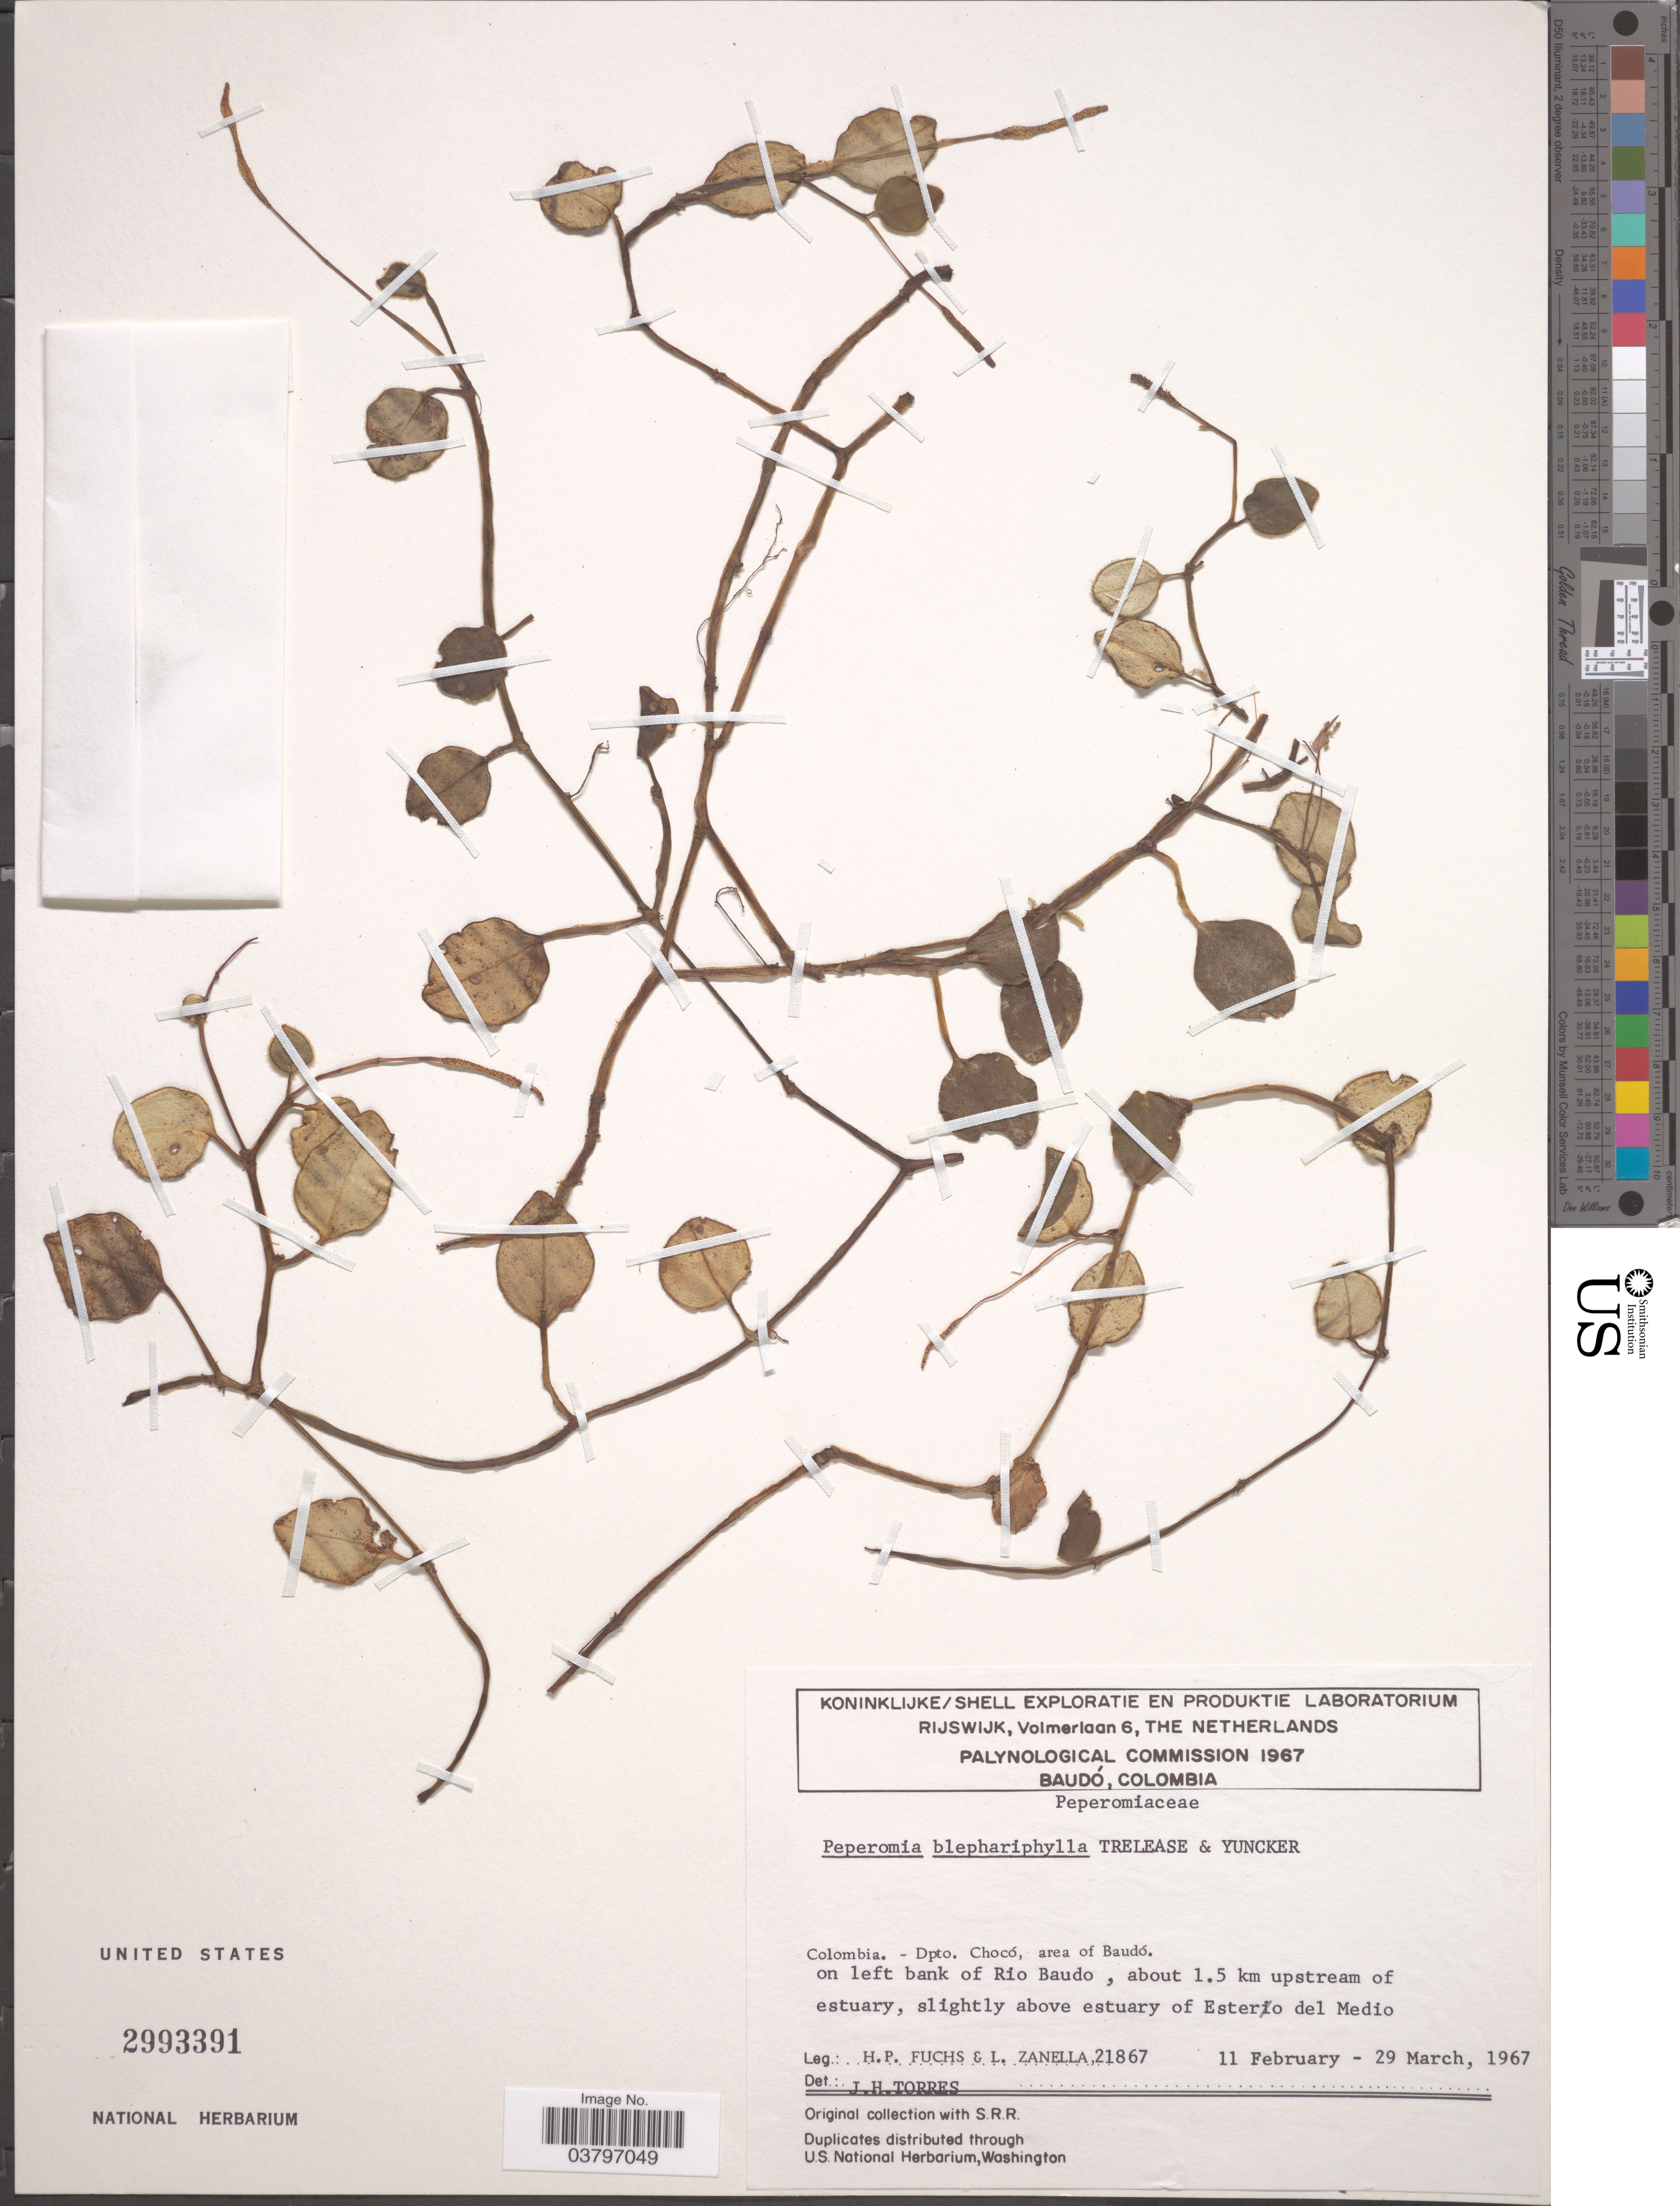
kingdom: Plantae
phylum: Tracheophyta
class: Magnoliopsida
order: Piperales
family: Piperaceae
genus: Peperomia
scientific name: Peperomia ciliaris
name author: C. DC.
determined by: Jiménez, José Estaban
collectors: H. P. Fuchs & L. Zanella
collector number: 21867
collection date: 1967-02-11/1967-03-29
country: Colombia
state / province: Chocó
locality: Dpto. Chocó, area of Baudó. On left bank of Rio Baudo, about 1.5 km upstream of estuary, slightly above estuary of Estero del Medio.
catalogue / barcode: US 2993391